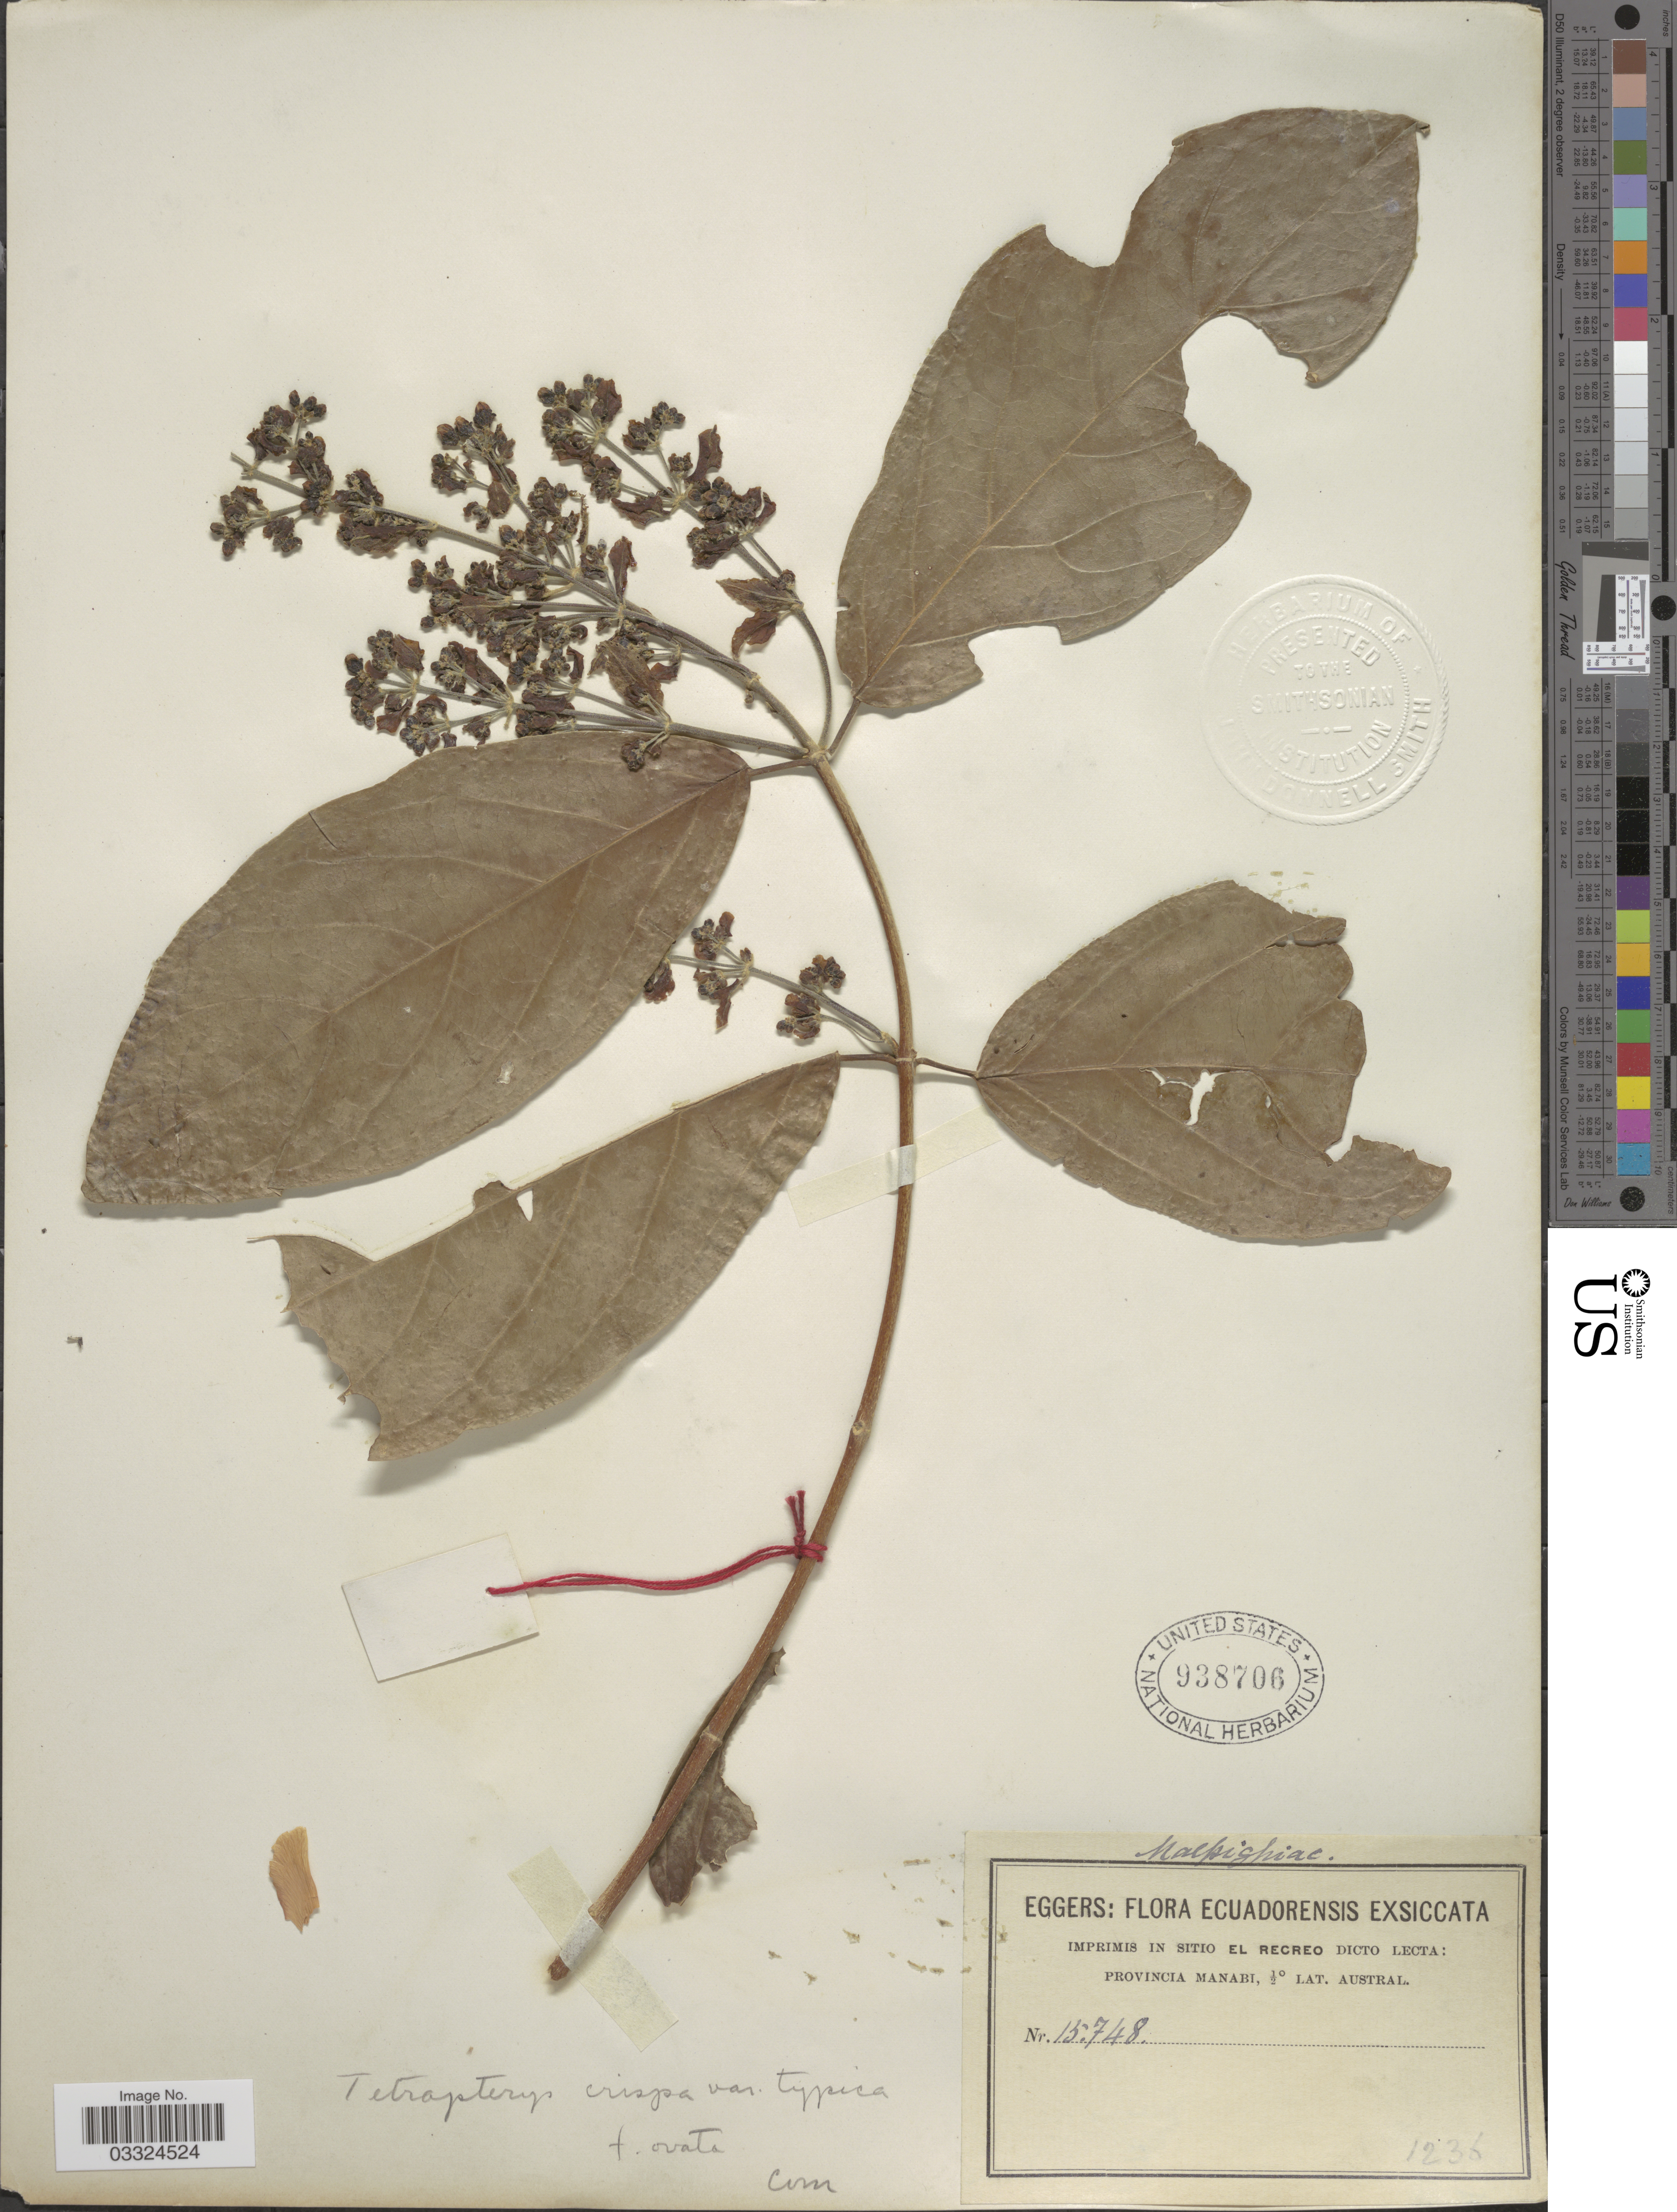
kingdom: Plantae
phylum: Tracheophyta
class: Magnoliopsida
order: Malpighiales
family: Malpighiaceae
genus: Tetrapterys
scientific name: Tetrapterys crispa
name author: A. Juss.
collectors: -. Eggers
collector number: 15748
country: Ecuador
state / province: Manabí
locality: Imprimis in Sitio El Recreo Dicto Lecta.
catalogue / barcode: US 938706